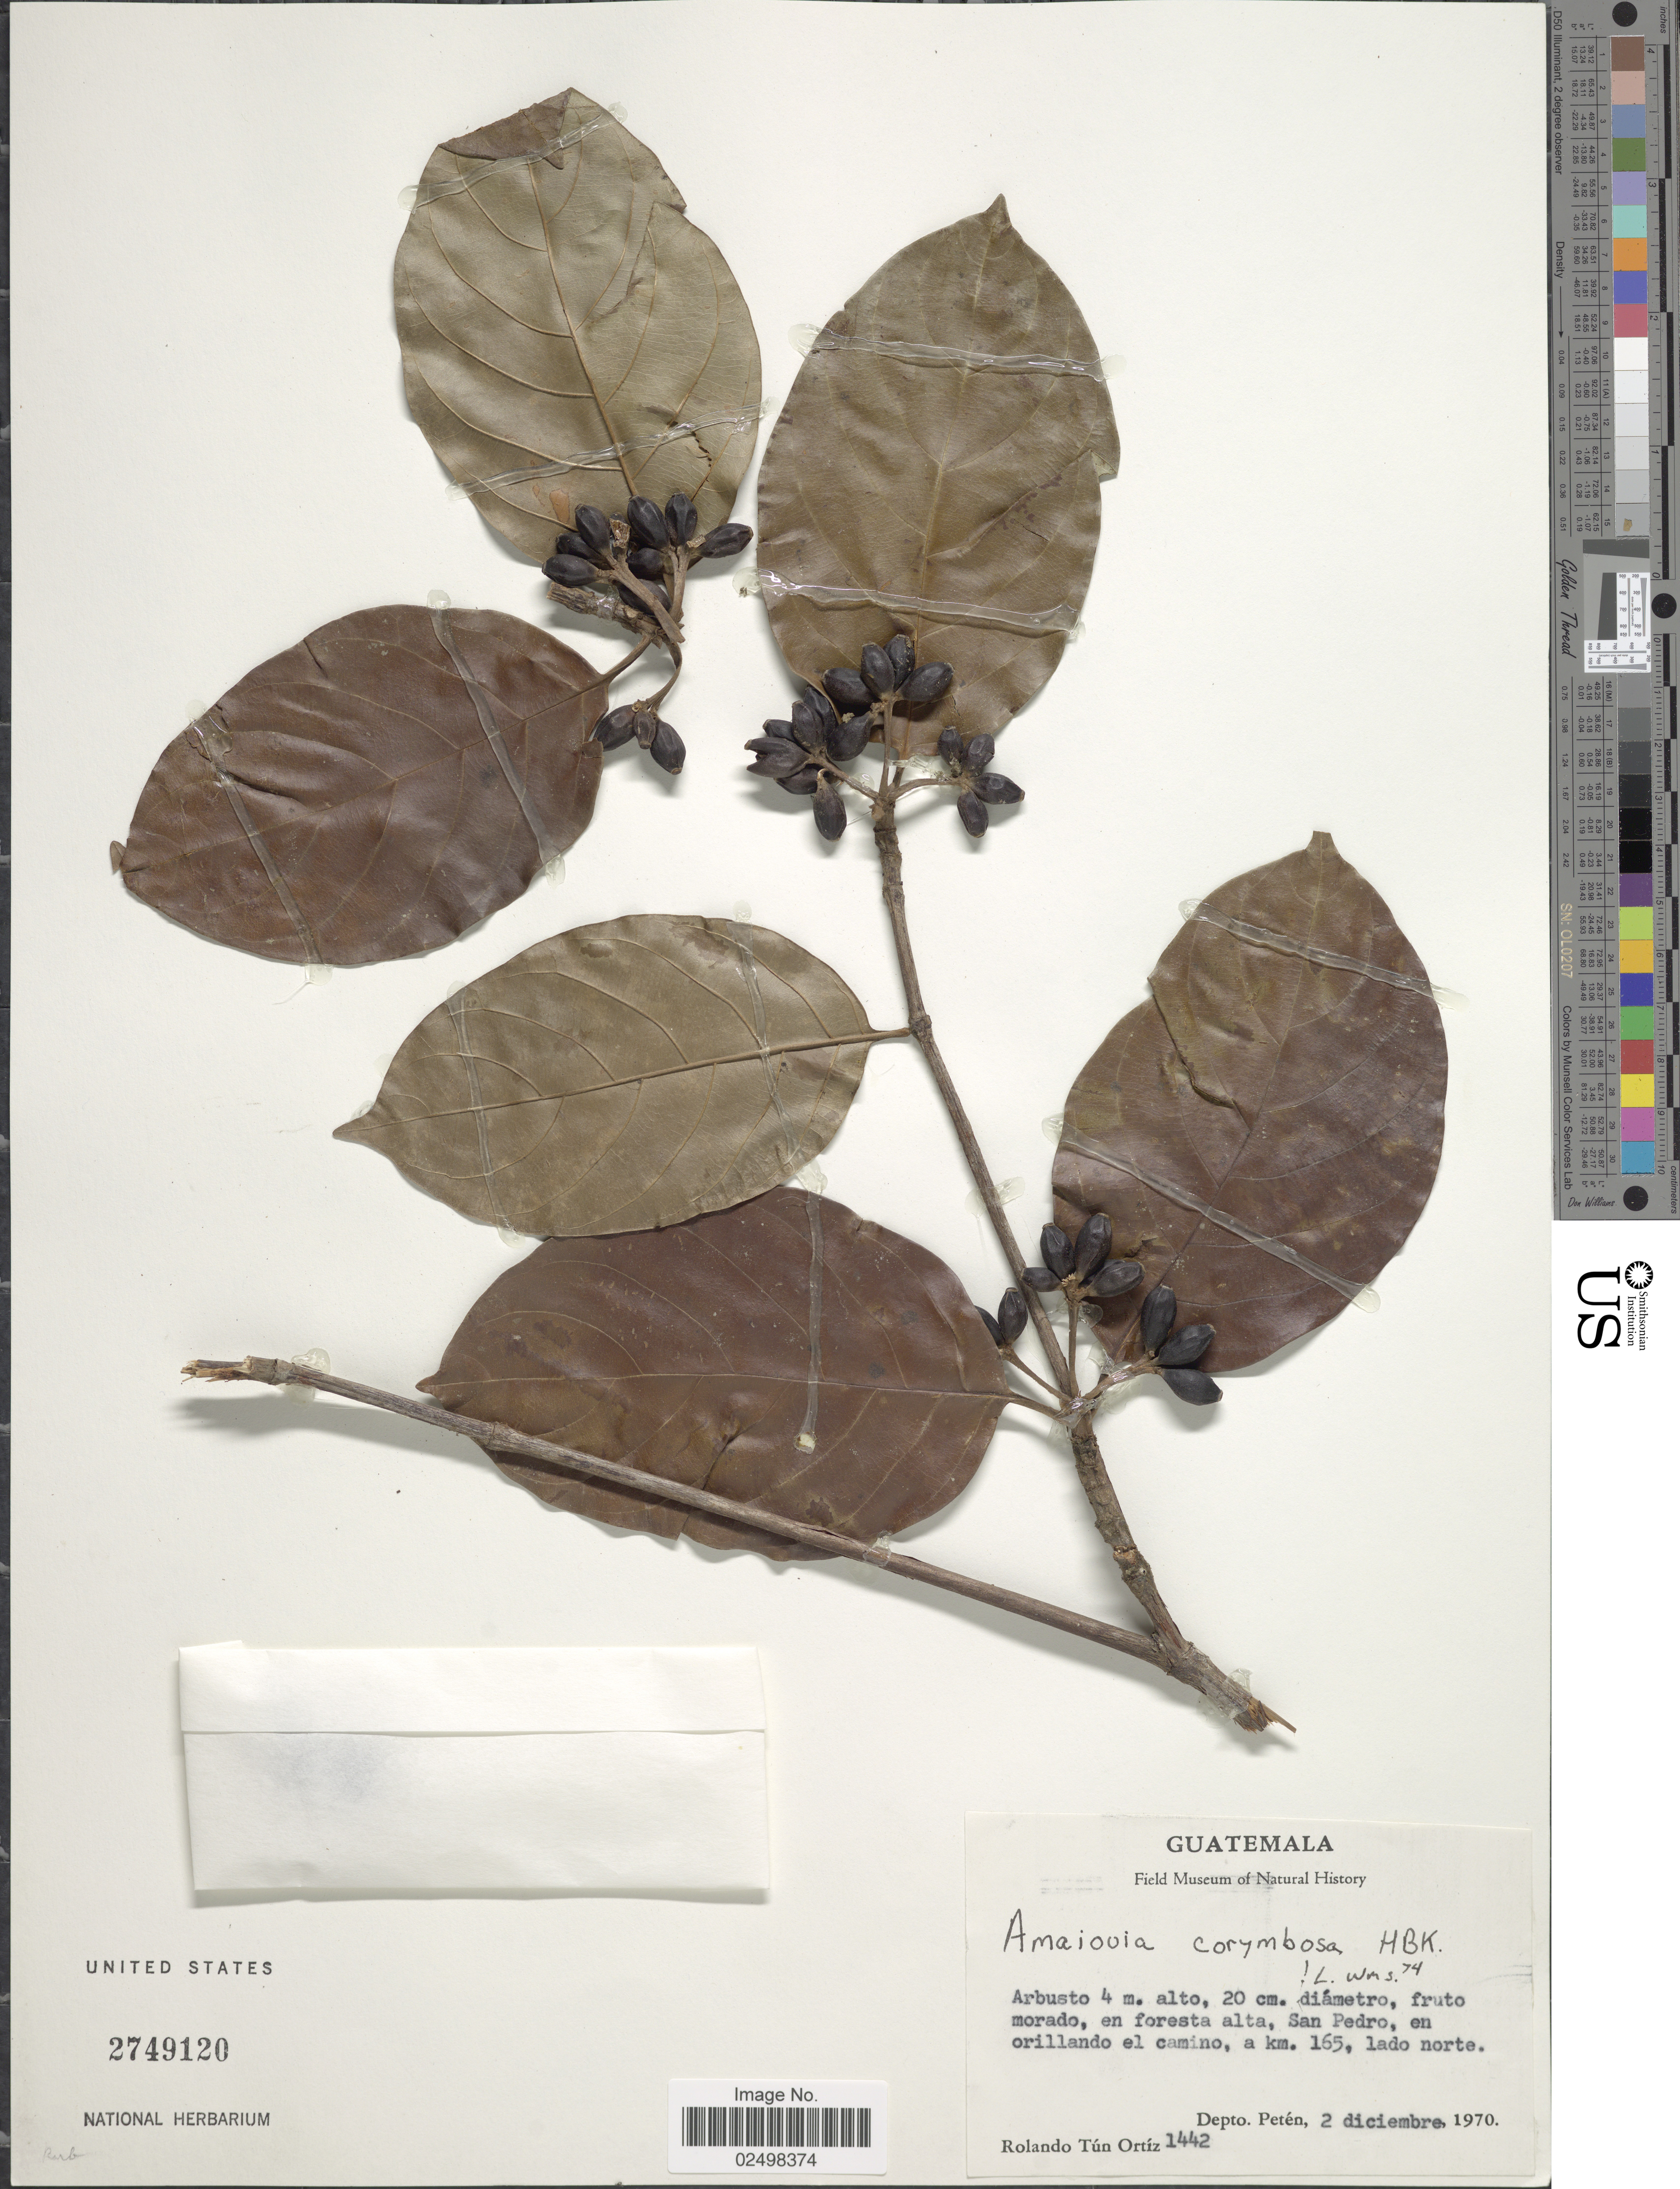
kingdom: Plantae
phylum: Tracheophyta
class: Magnoliopsida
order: Gentianales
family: Rubiaceae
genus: Amaioua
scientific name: Amaioua corymbosa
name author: Kunth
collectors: R. T. Ortíz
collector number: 1442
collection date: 1970-12-02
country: Guatemala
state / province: El Petén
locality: San Pedro, en orillando el camino, a km. 165, lado norte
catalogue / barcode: US 2749120